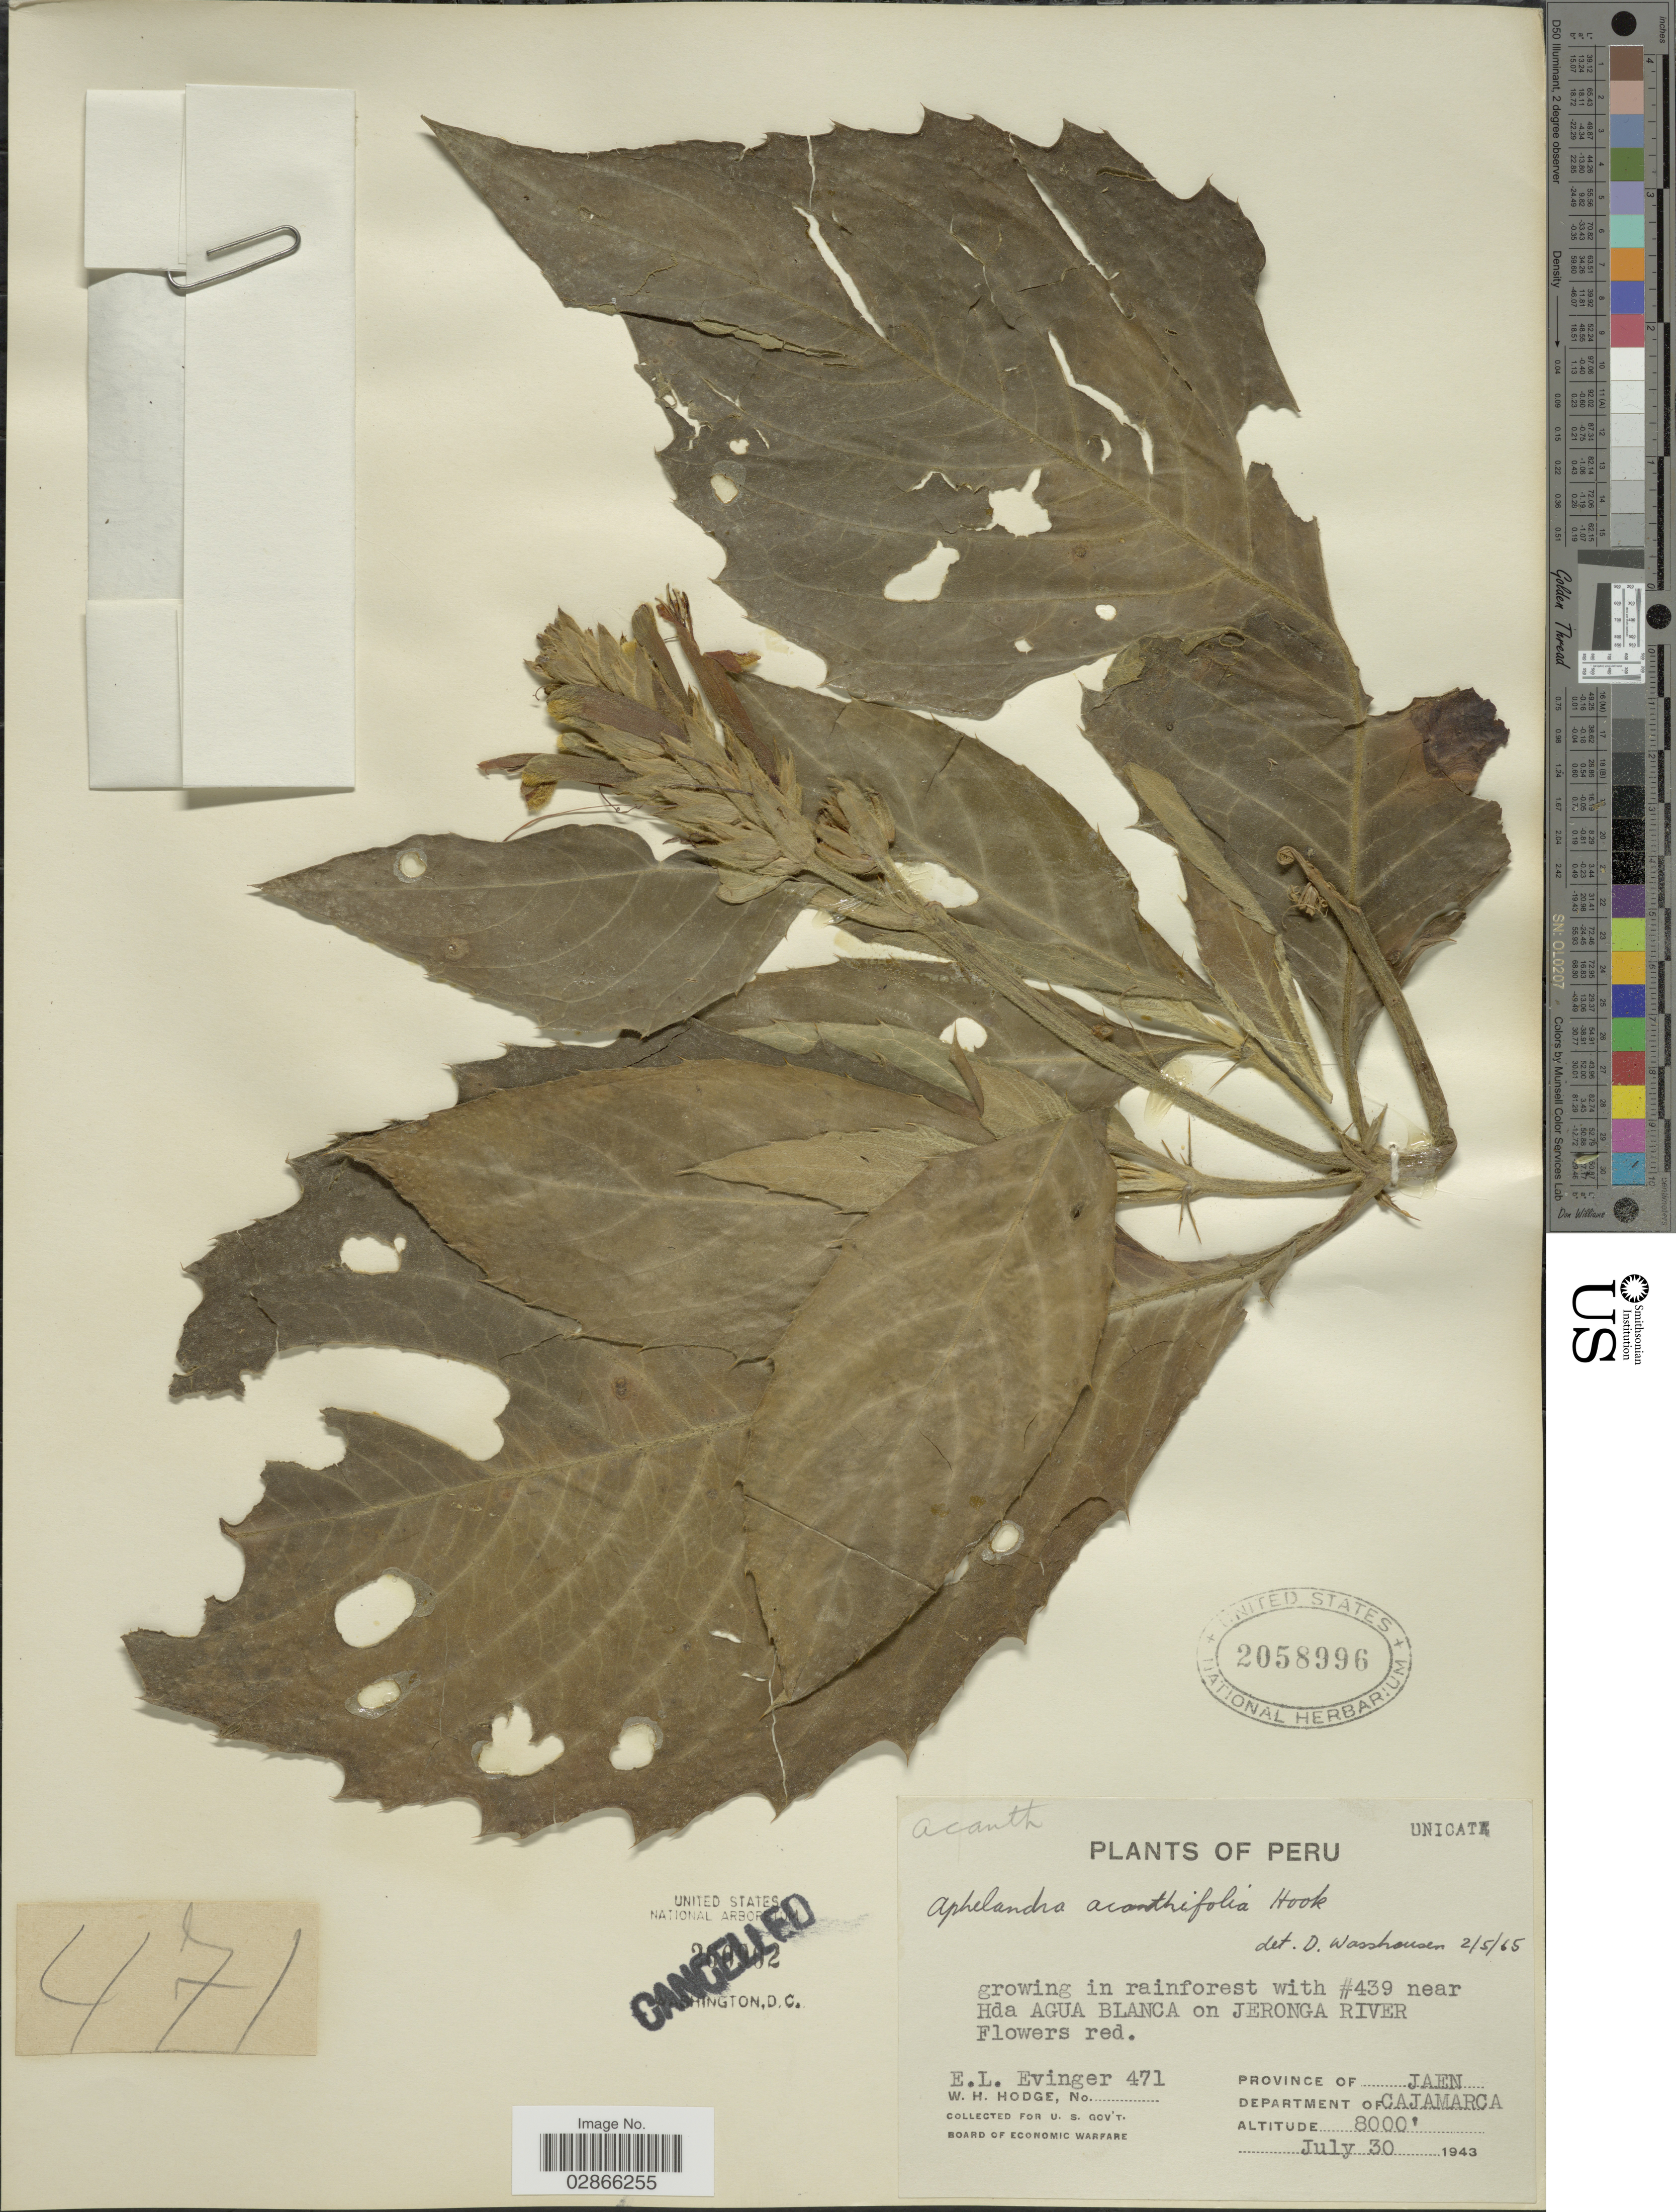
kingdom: Plantae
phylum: Tracheophyta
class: Magnoliopsida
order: Lamiales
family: Acanthaceae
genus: Aphelandra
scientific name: Aphelandra acanthifolia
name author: Hook.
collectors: E. Evinger & W. Hodge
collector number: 471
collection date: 1943-07-30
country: Peru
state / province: Cajamarca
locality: Growing in rainforest with #439 near Hda Agua Blanca on Jeronga River. Province of Jaen. Department of Cajamarca.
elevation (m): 2438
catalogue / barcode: US 2058996